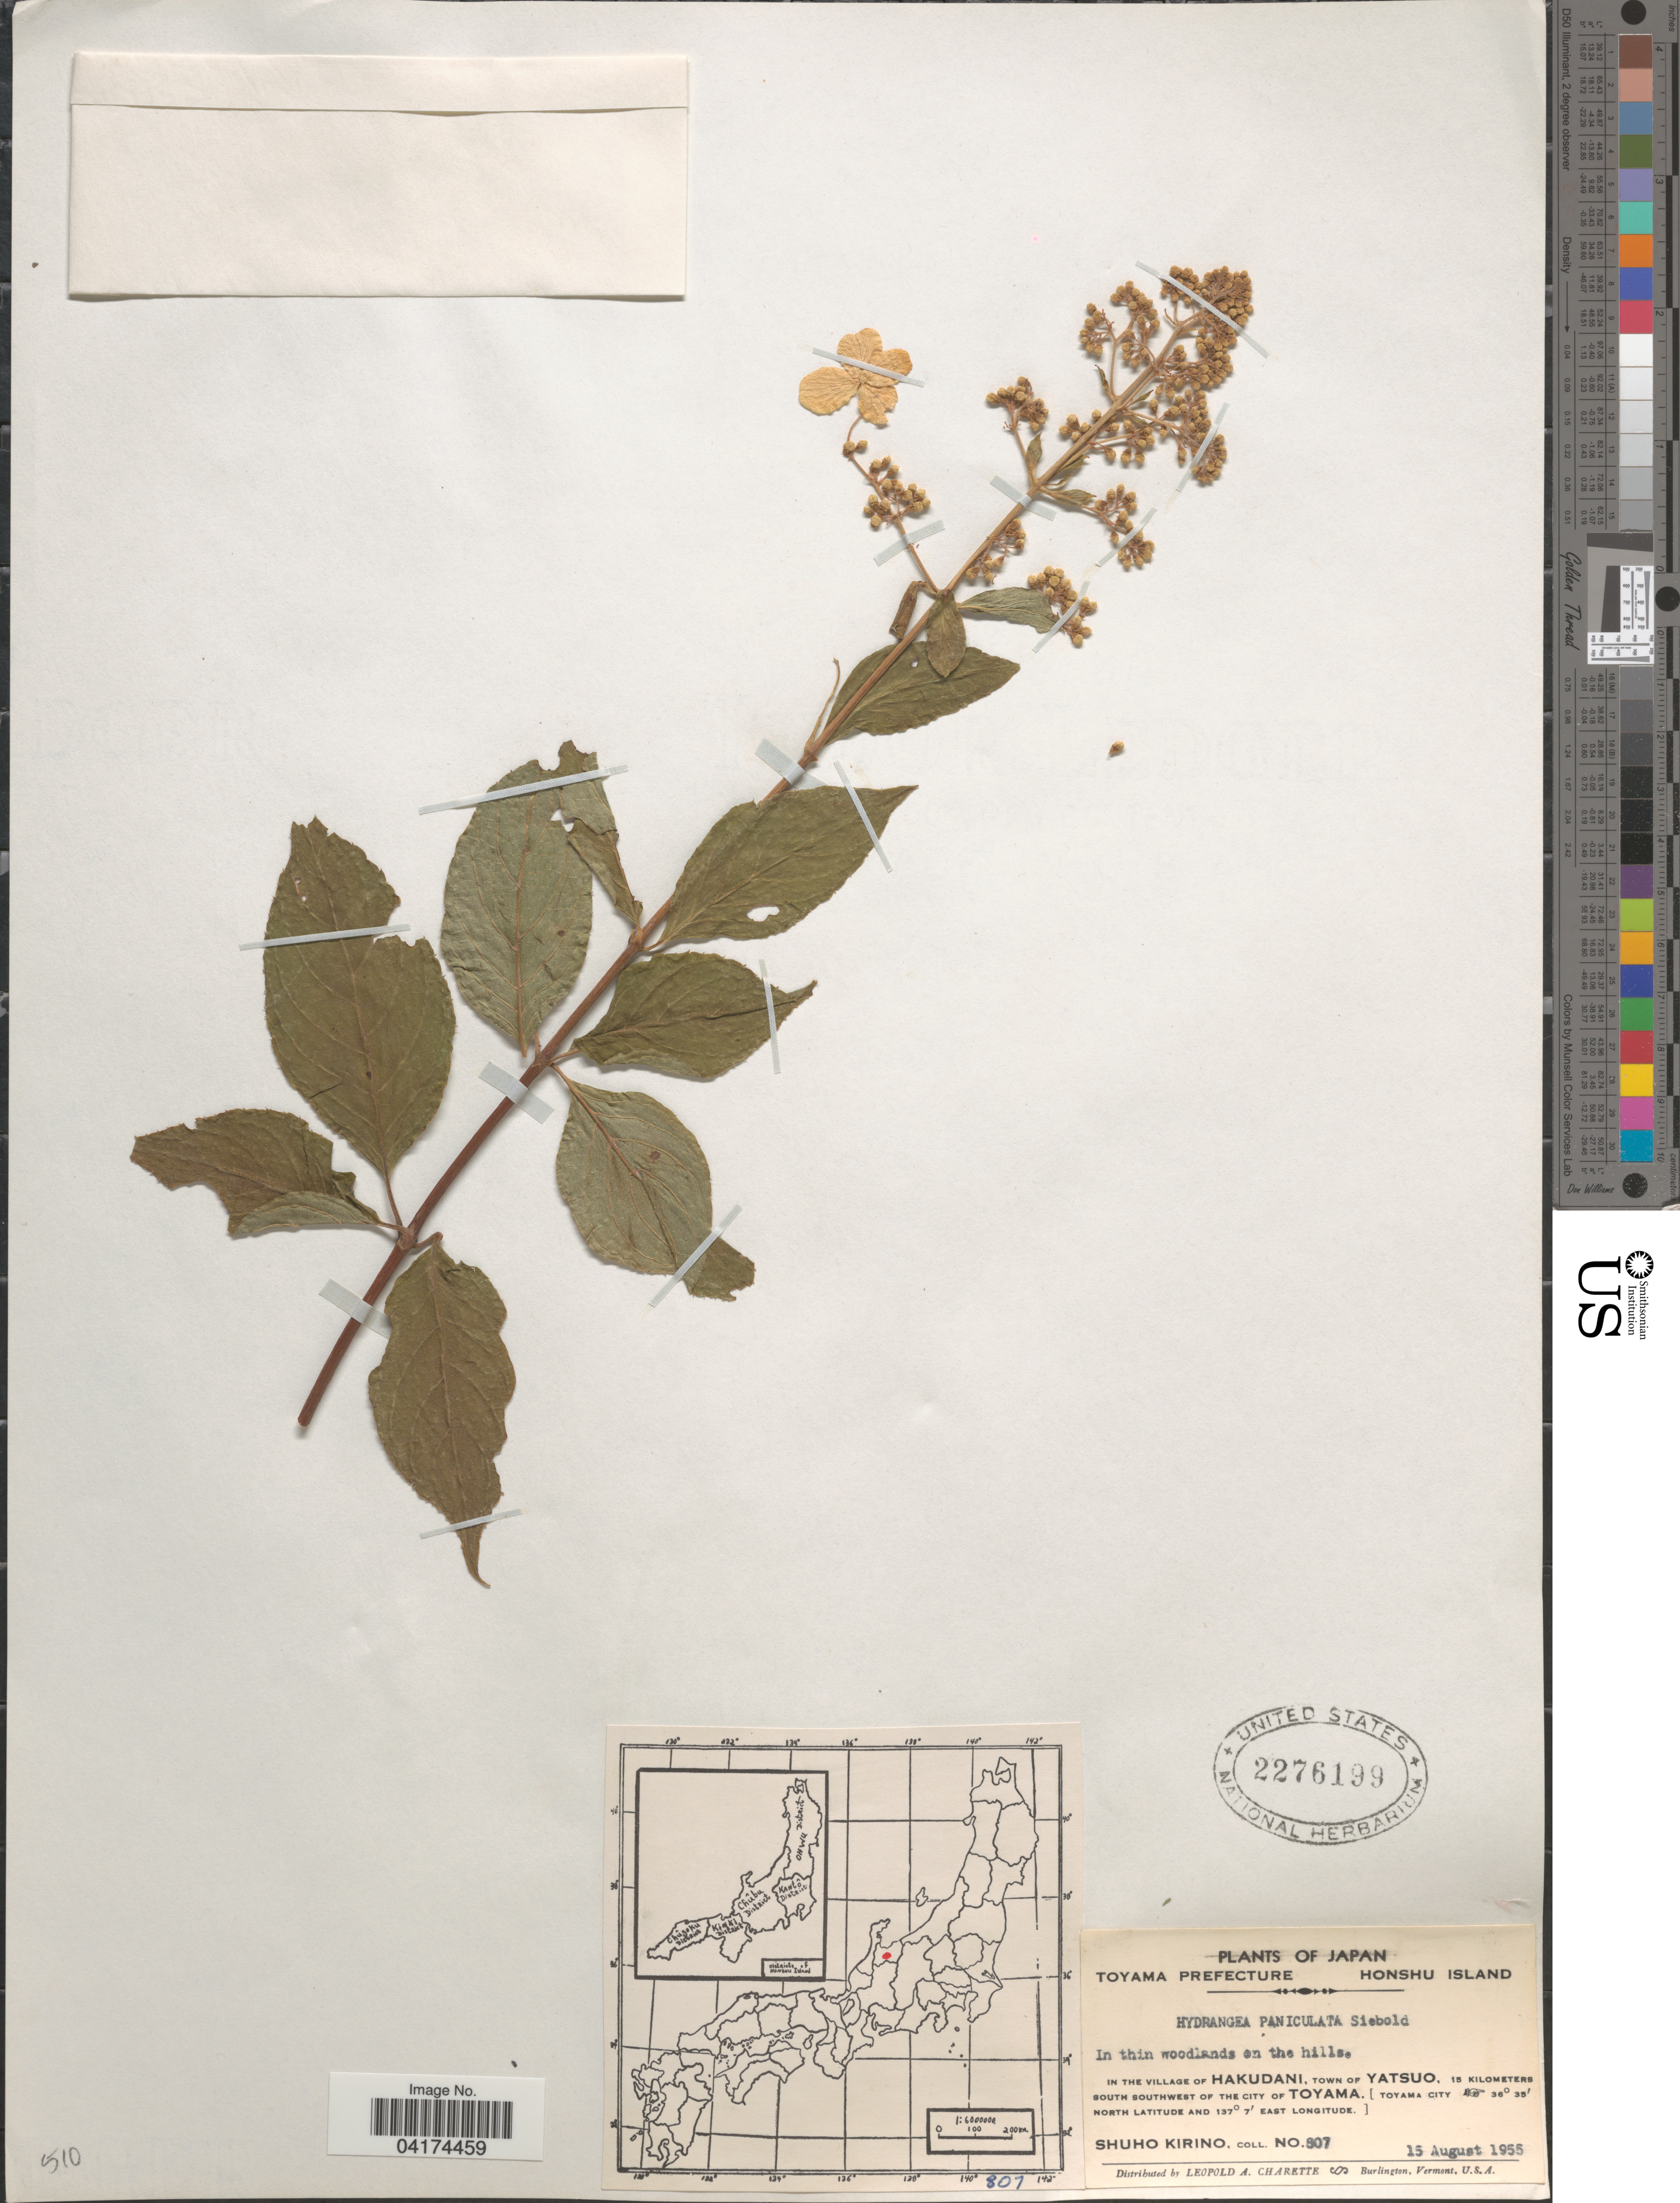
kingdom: Plantae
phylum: Tracheophyta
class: Magnoliopsida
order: Cornales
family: Hydrangeaceae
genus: Hydrangea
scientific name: Hydrangea paniculata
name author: Siebold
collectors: S. Kirino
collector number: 807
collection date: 1955-08-15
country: Japan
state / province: Toyama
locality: Toyama Prefecture. Honshu Island. In the village of Hakudani, town of Yatsuo, 15 kilometers south southwest of the city of Toyama. [Toyama City].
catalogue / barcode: US 2276199